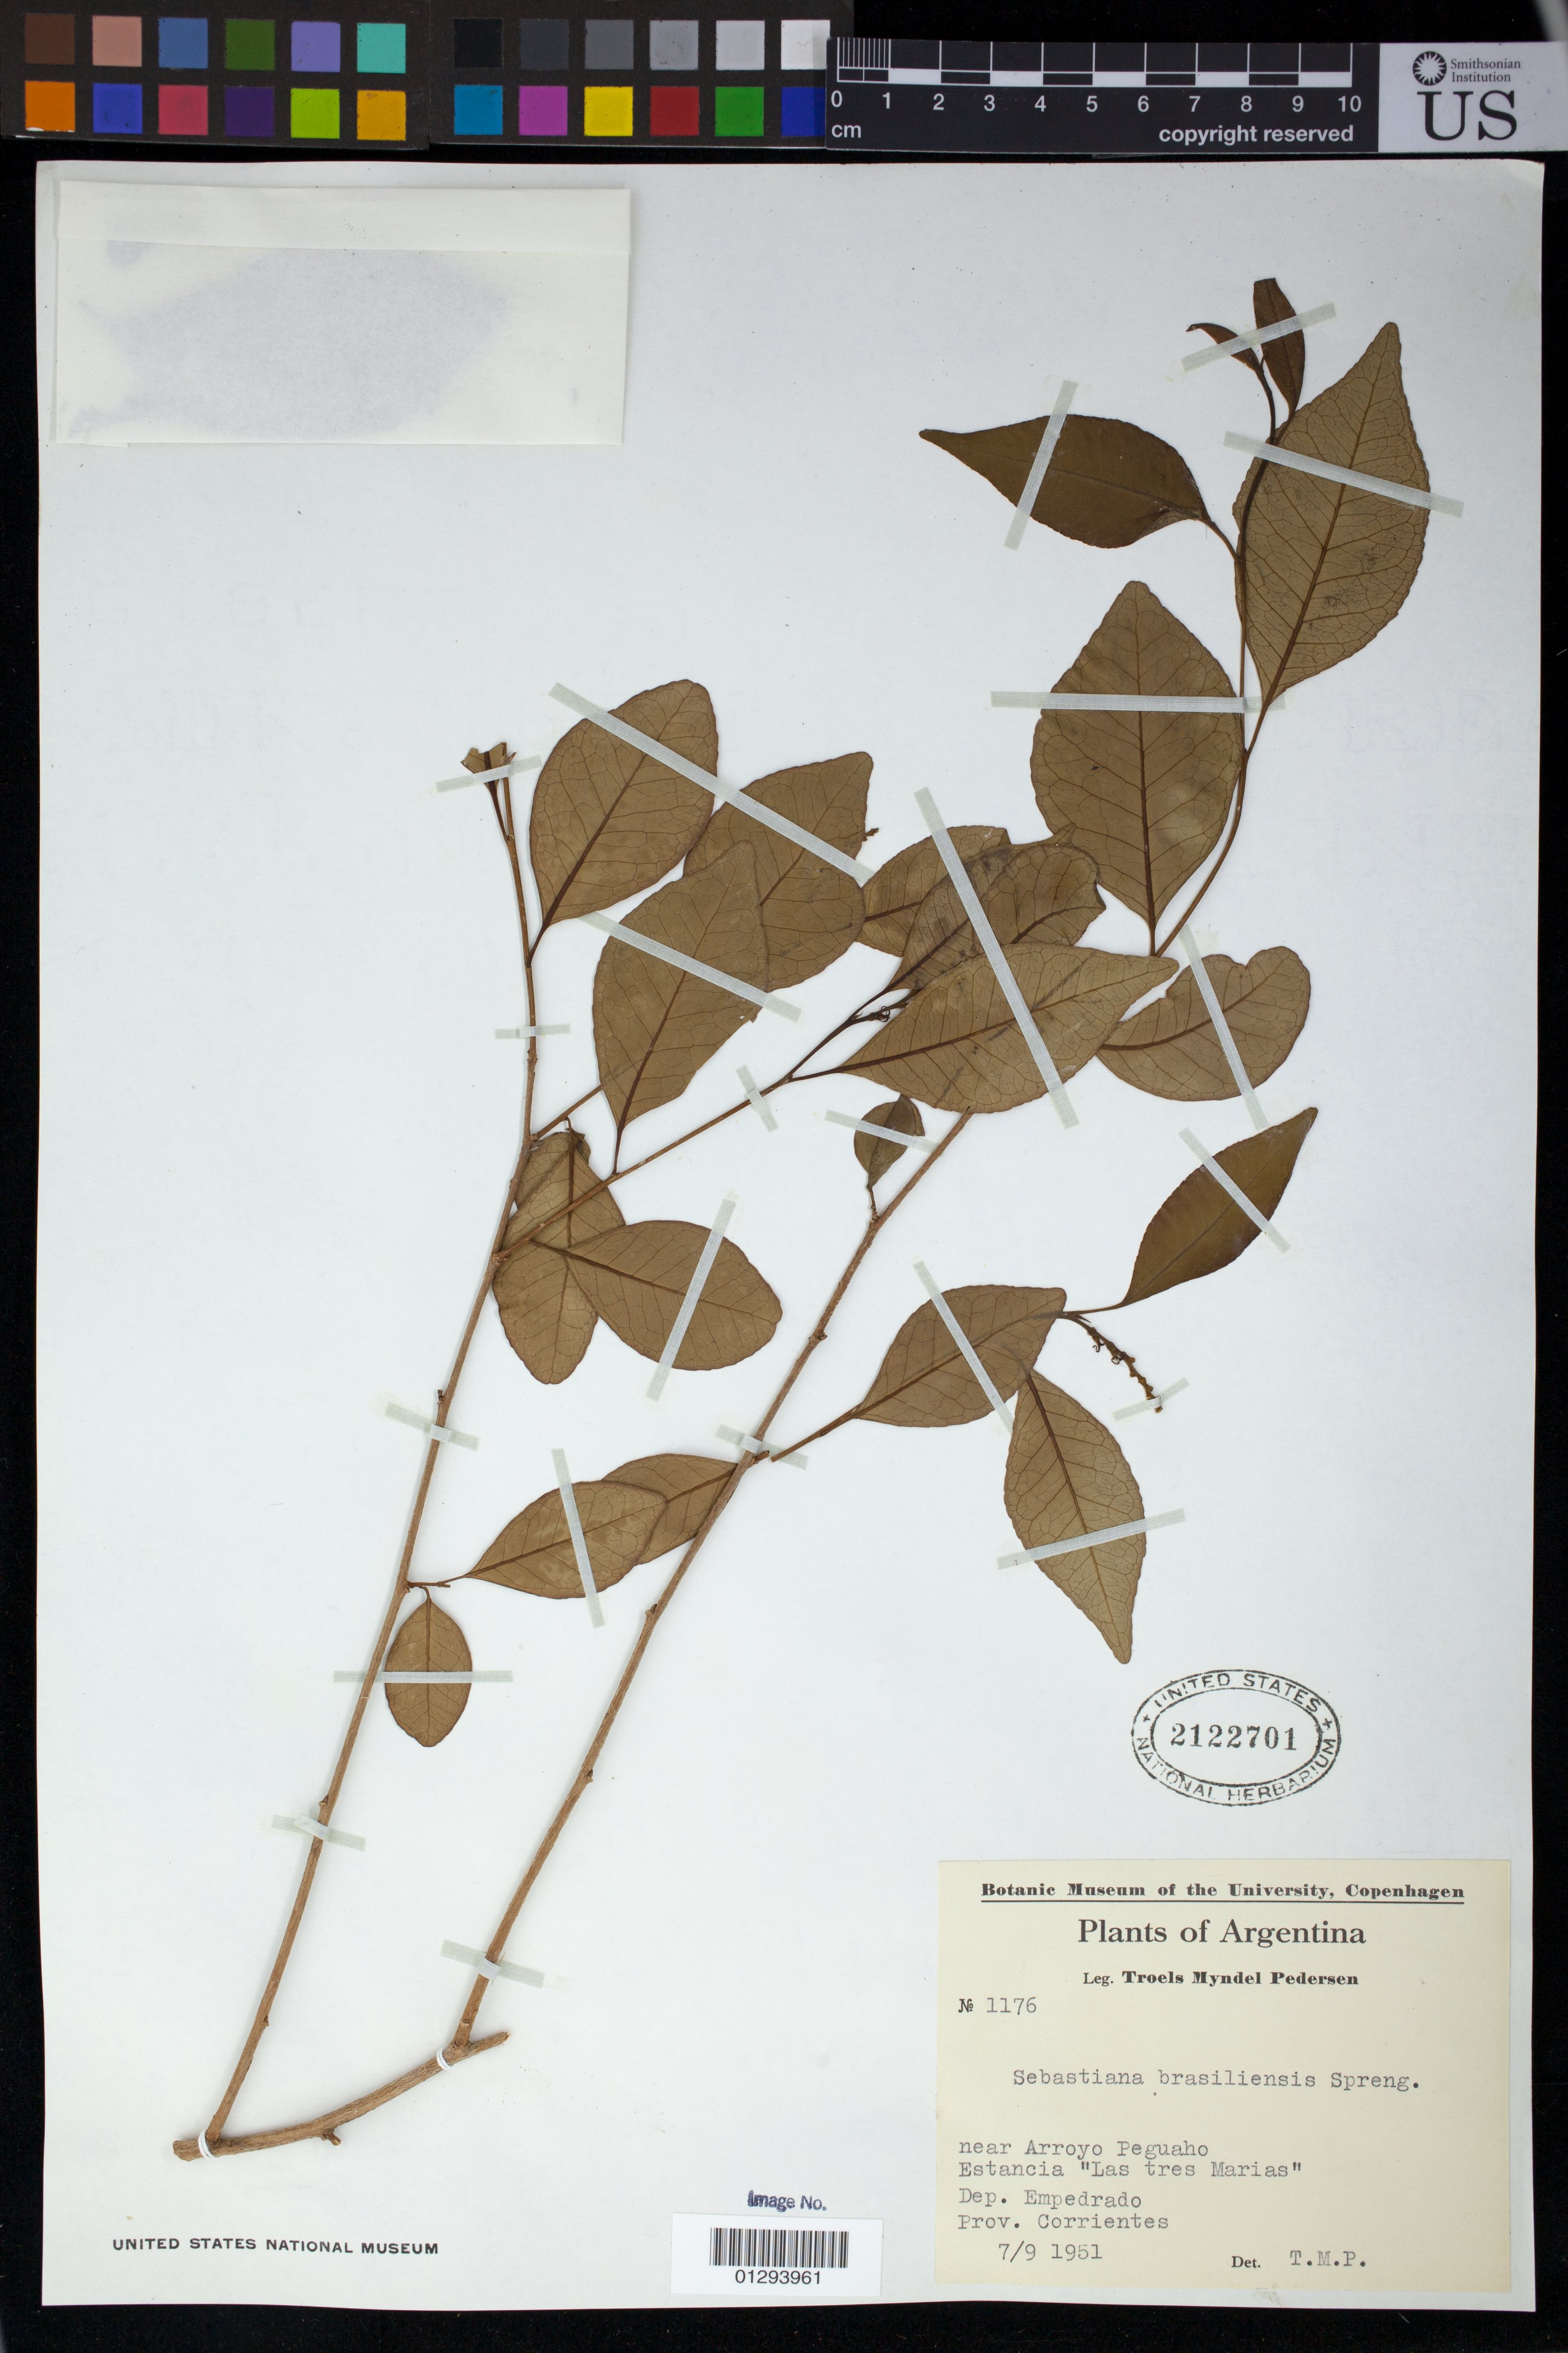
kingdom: Plantae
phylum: Tracheophyta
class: Magnoliopsida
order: Malpighiales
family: Euphorbiaceae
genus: Sebastiania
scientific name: Sebastiania brasiliensis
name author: Spreng.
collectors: T. M. Pedersen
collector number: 1176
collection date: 1951-09-07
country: Argentina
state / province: Corrientes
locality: Dep. Empedrado, near Arroyo Peguaho, Estancia "Las tres Marias"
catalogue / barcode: US 2122701